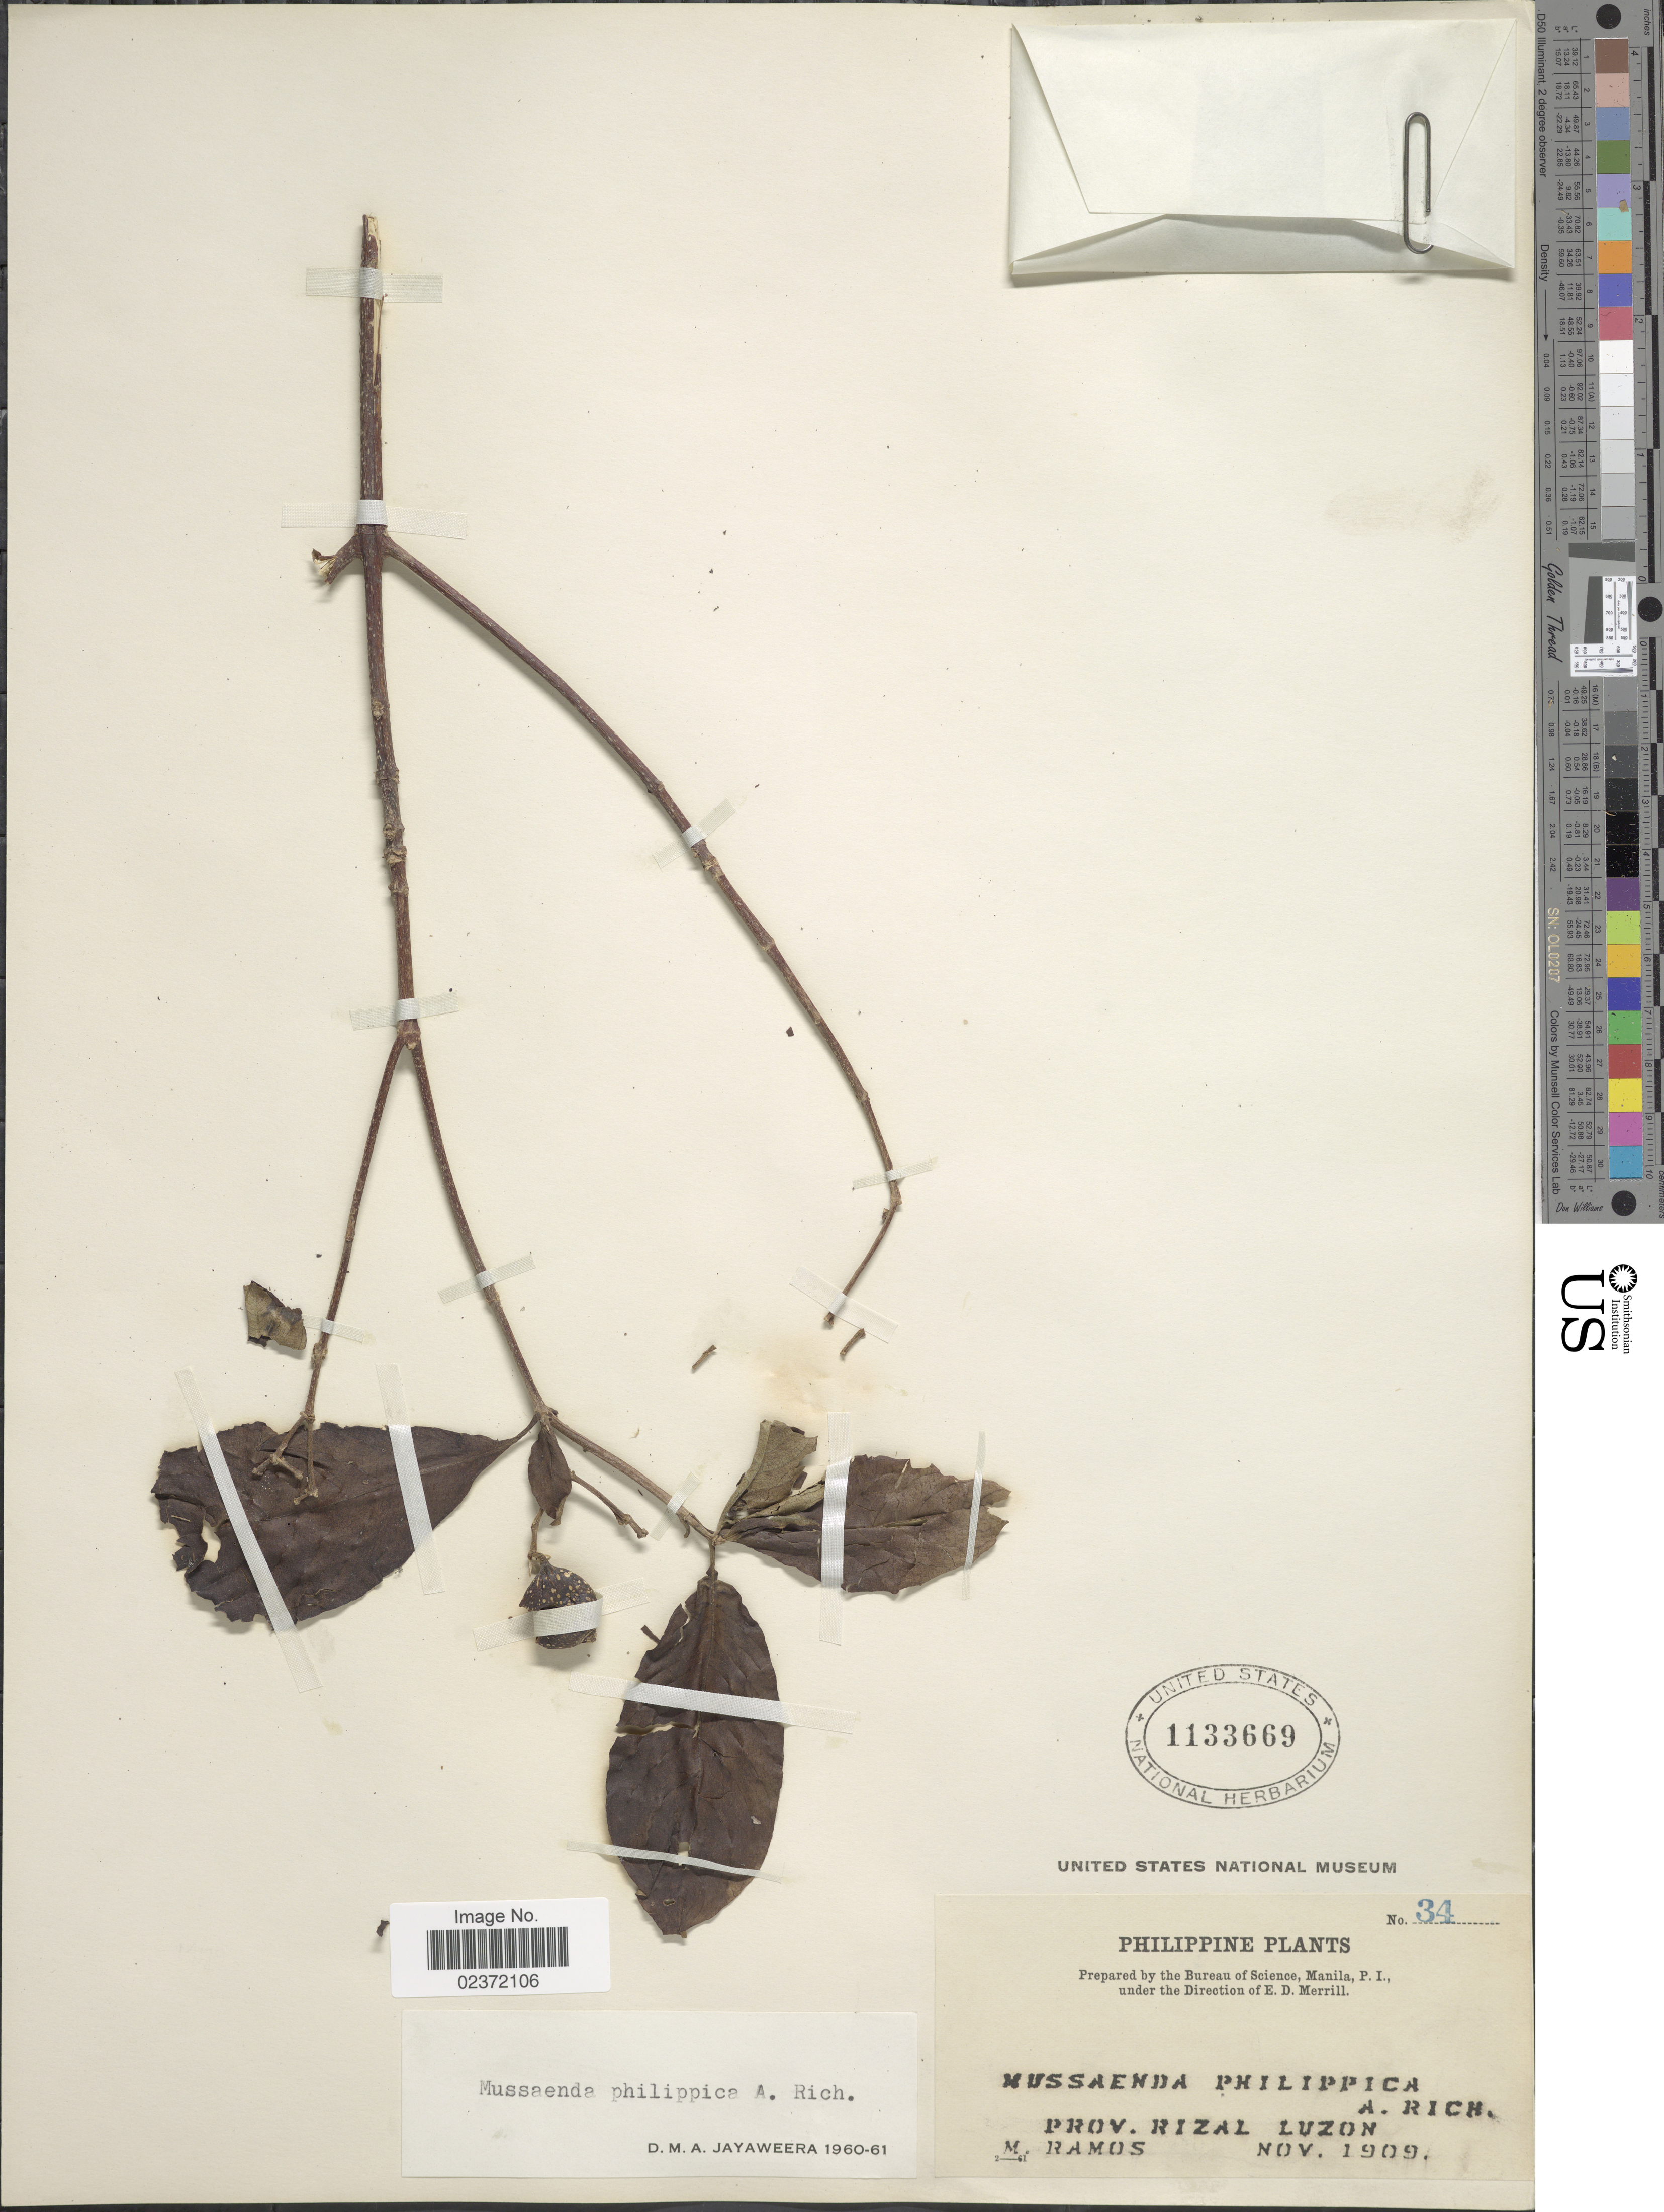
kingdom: Plantae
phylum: Tracheophyta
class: Magnoliopsida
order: Gentianales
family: Rubiaceae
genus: Mussaenda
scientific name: Mussaenda philippica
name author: A. Rich.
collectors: M. Ramos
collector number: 34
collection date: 1909-11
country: Philippines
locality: Prov. Rizal Luzon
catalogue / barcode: US 1133669